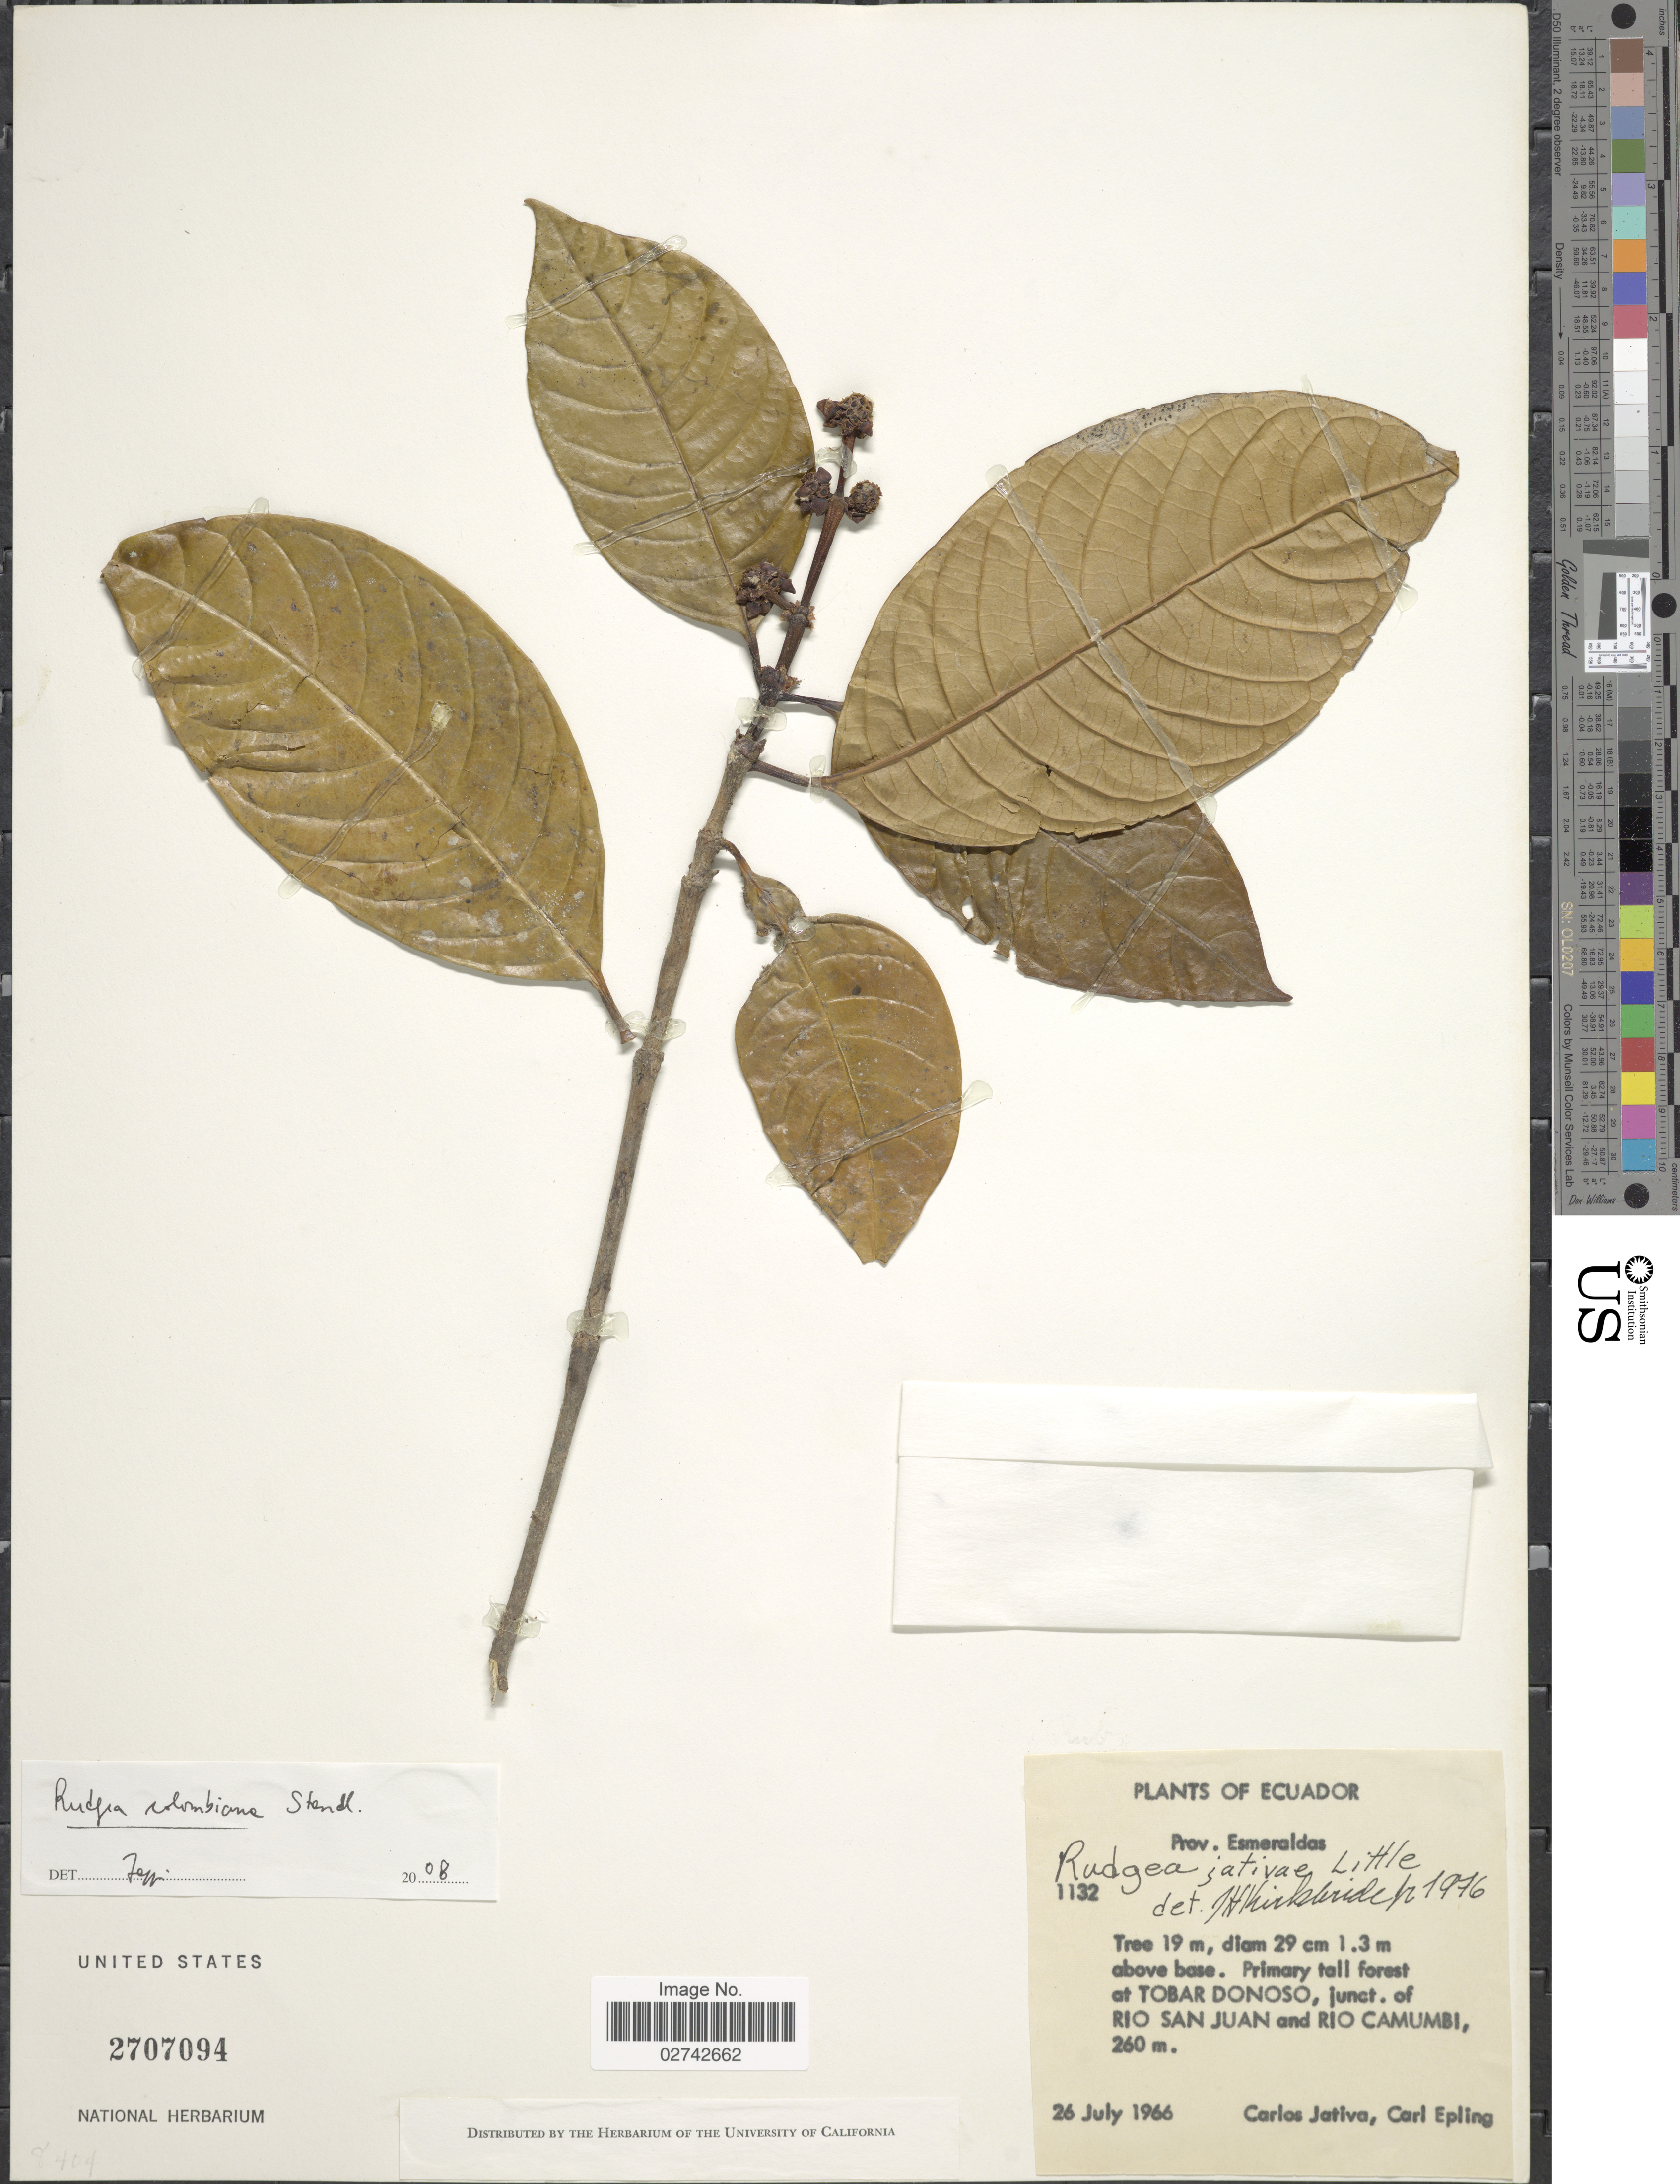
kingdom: Plantae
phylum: Tracheophyta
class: Magnoliopsida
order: Gentianales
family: Rubiaceae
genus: Rudgea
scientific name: Rudgea colombiana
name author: Standl.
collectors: C. D. Játiva & C. C. Epling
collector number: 1132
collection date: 1966-07-26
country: Ecuador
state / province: Esmeraldas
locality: at Tobar Donoso, junct. of Rio San Juan and Rio Camumbi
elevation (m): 260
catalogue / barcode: US 2707094